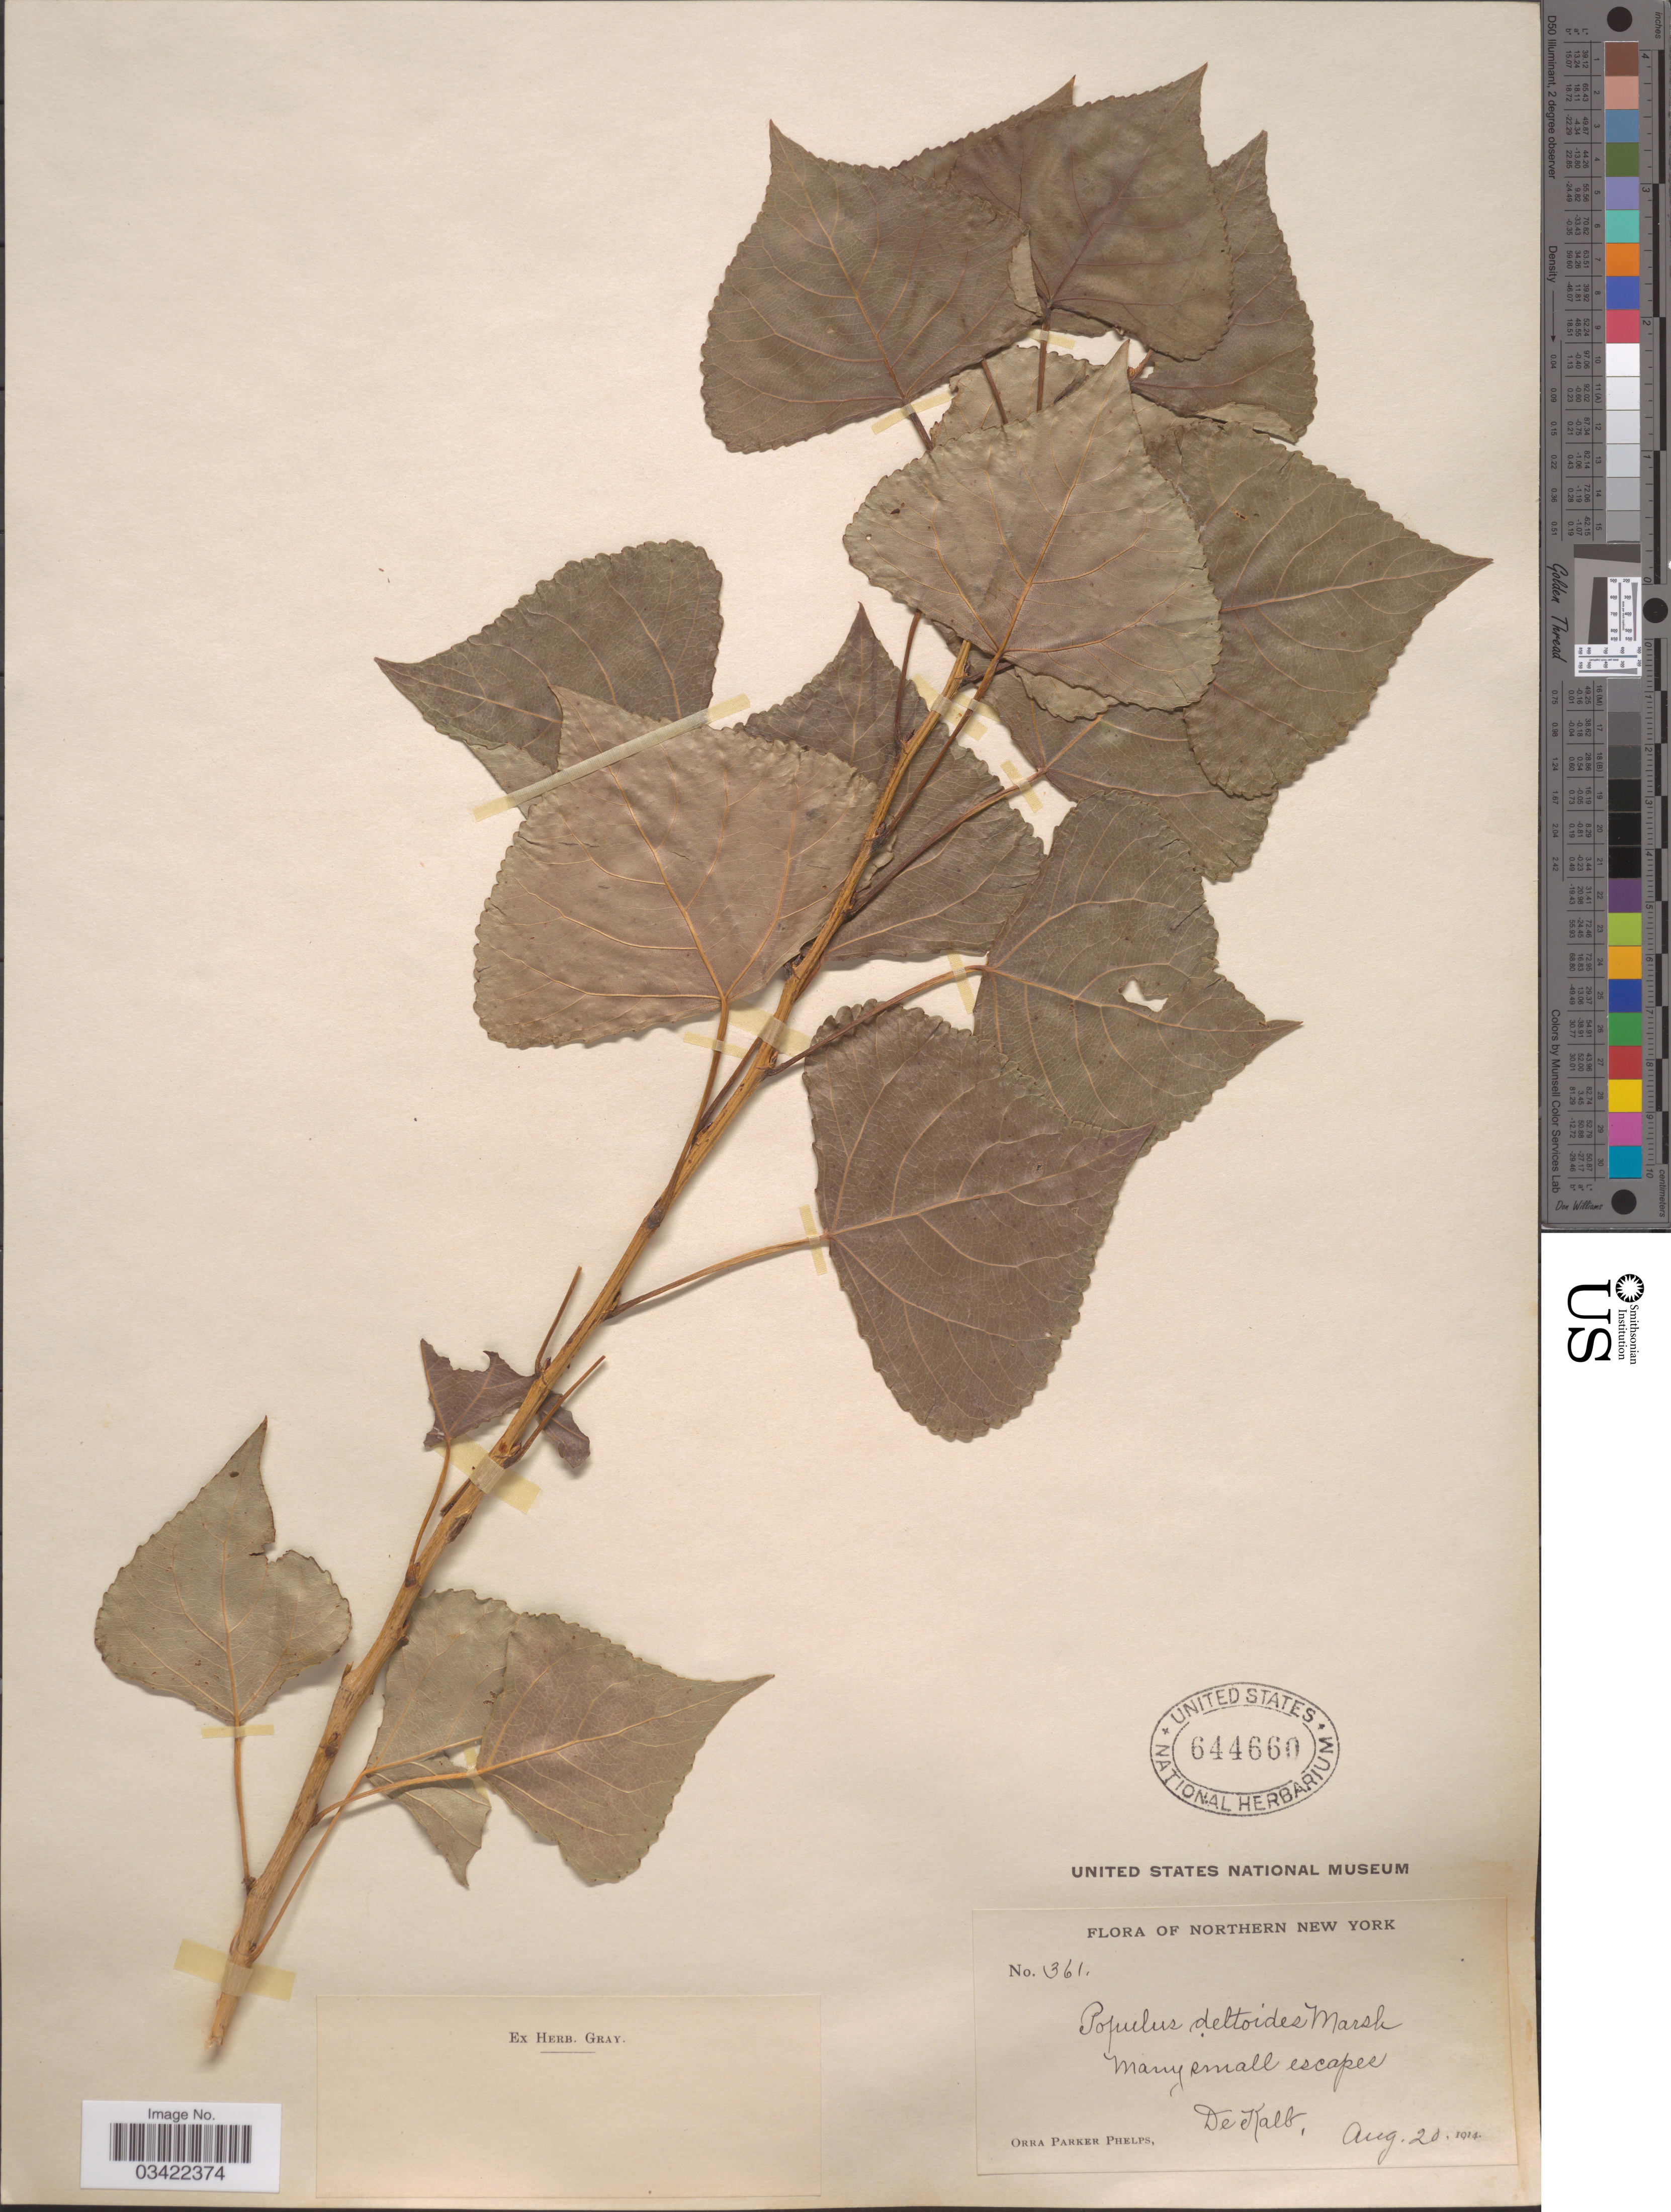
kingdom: Plantae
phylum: Tracheophyta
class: Magnoliopsida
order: Malpighiales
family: Salicaceae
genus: Populus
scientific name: Populus nigra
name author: L.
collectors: O. P. Phelps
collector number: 361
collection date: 1914-08-20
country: United States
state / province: New York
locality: Northern New York. De Kalb.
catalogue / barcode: US 644660